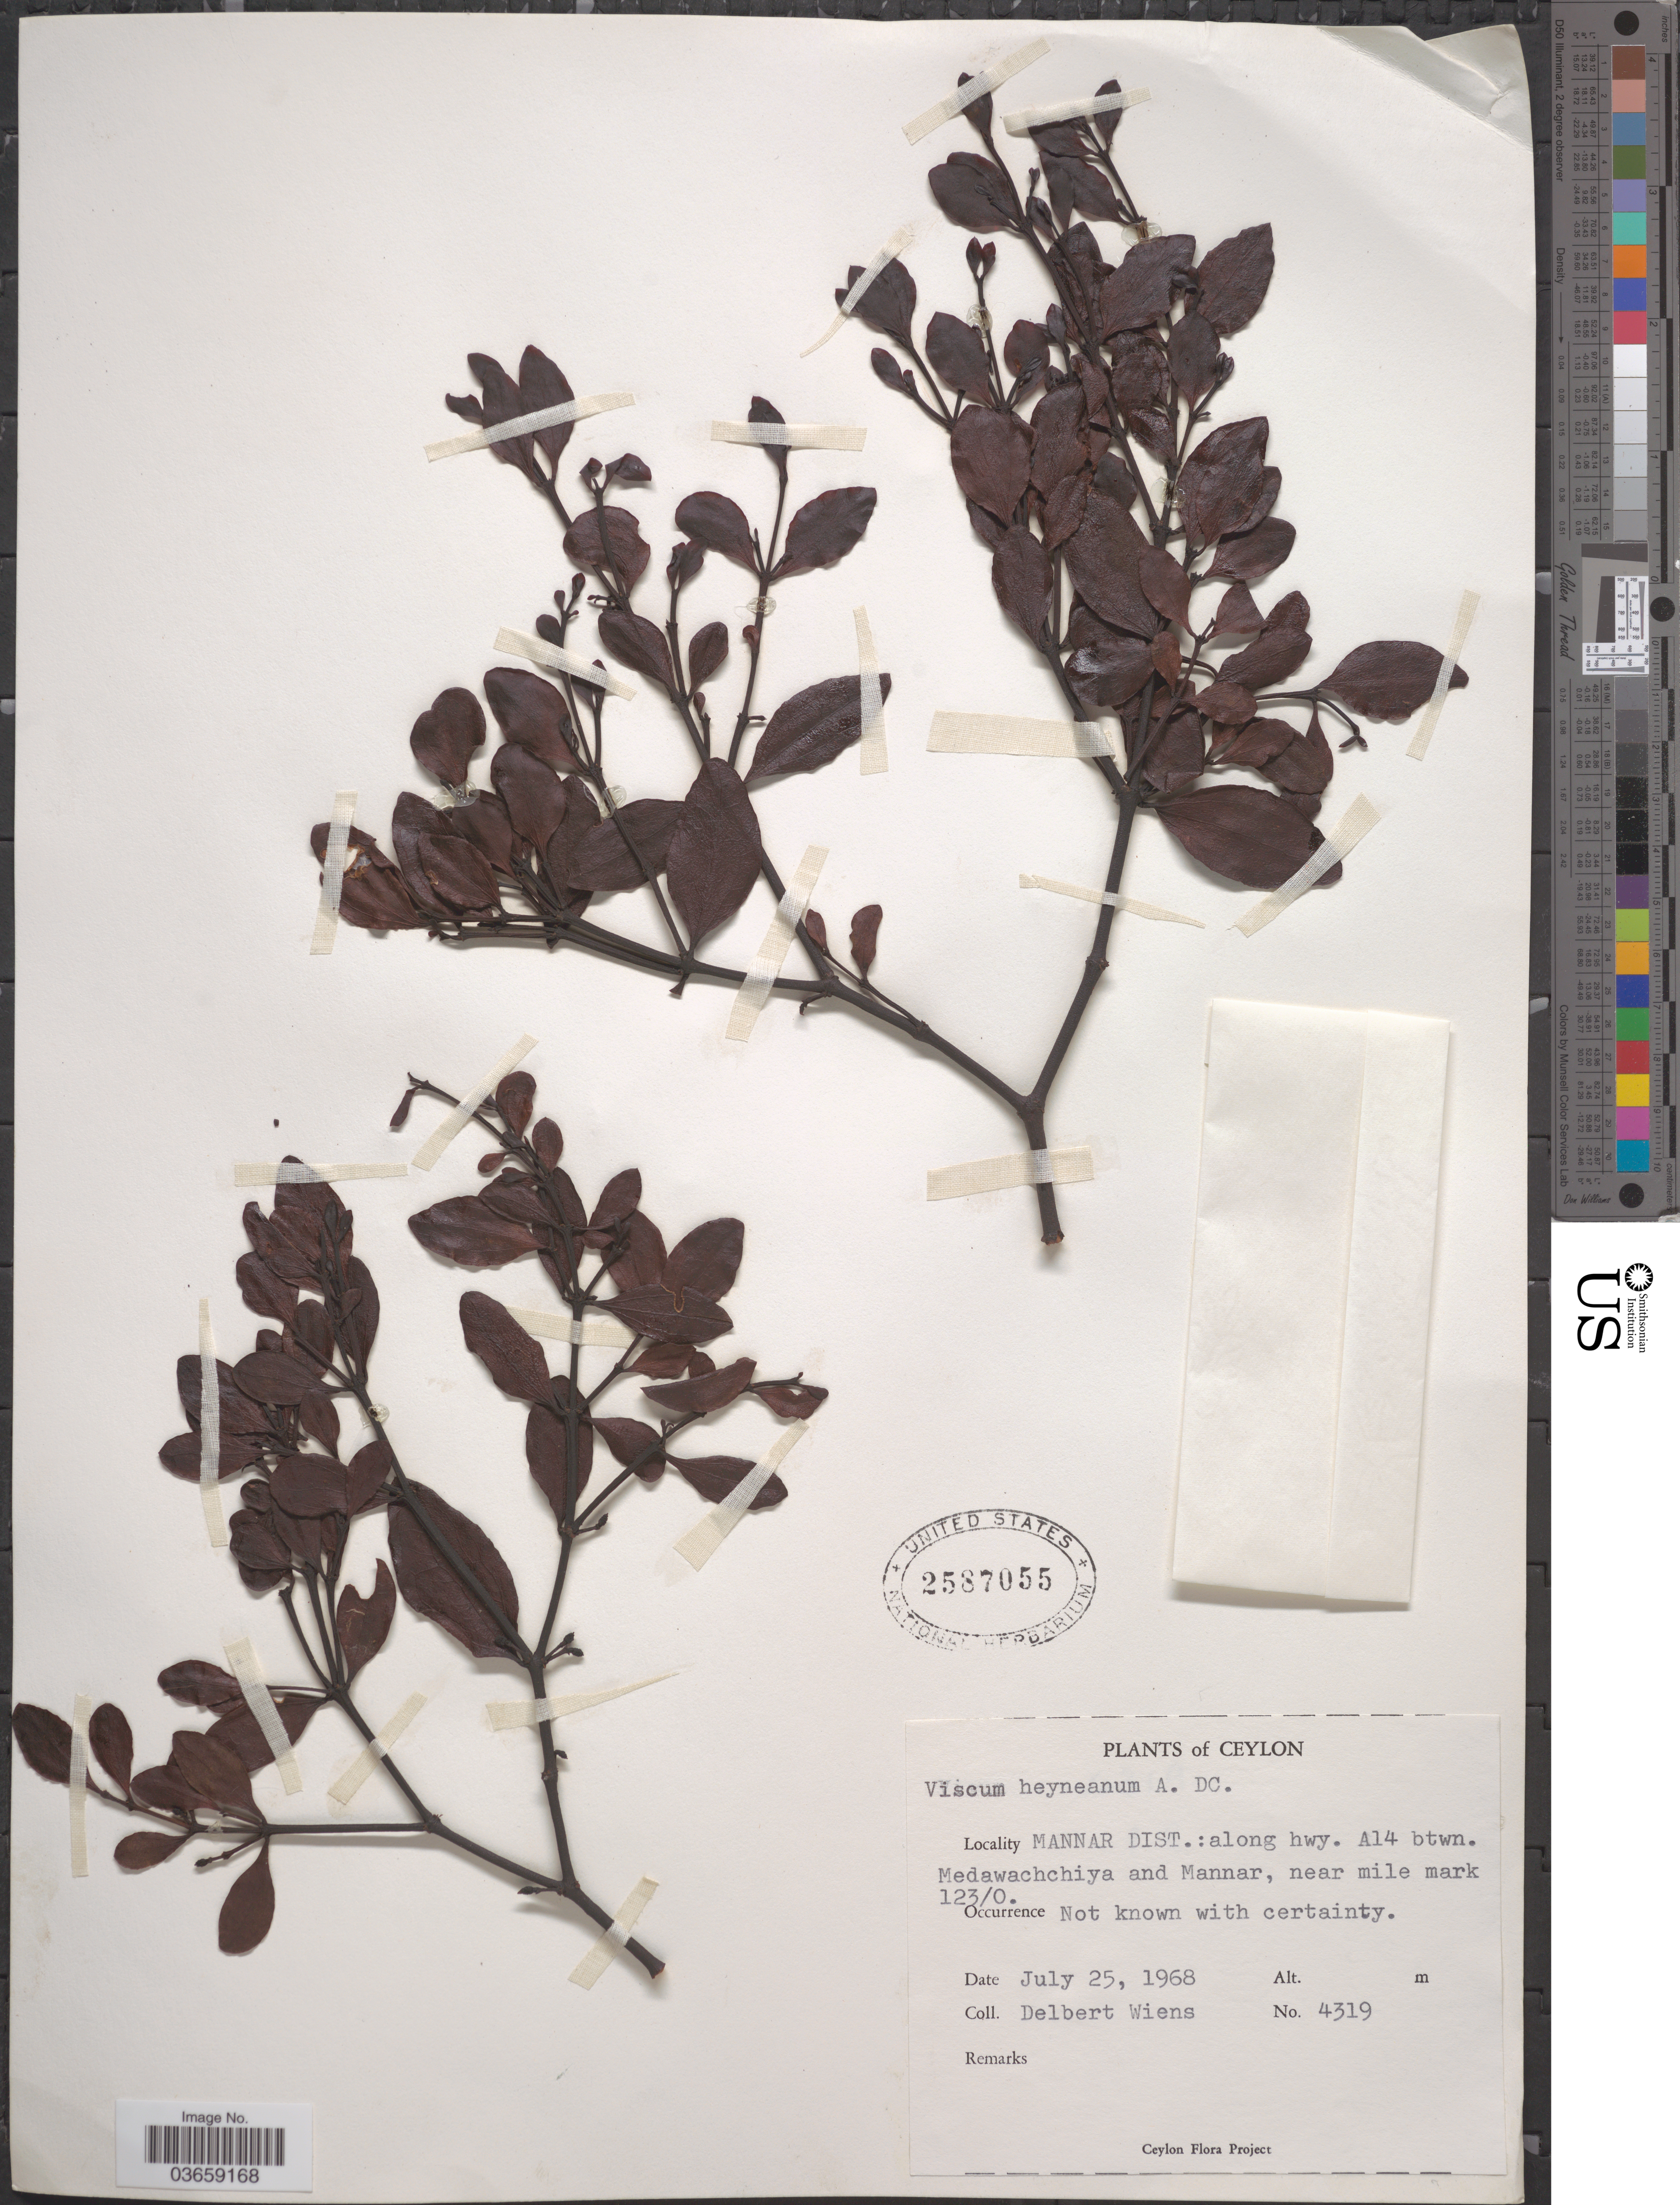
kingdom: Plantae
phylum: Tracheophyta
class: Magnoliopsida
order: Santalales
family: Viscaceae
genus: Viscum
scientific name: Viscum heyneanum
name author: DC.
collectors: D. Wiens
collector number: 4319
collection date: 1968-07-25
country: Sri Lanka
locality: Ceylon. Mannar Dist.: along hwy. A14 btwn. Medawachchiya and Mannar, near mile mark 123/0.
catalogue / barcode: US 2587055